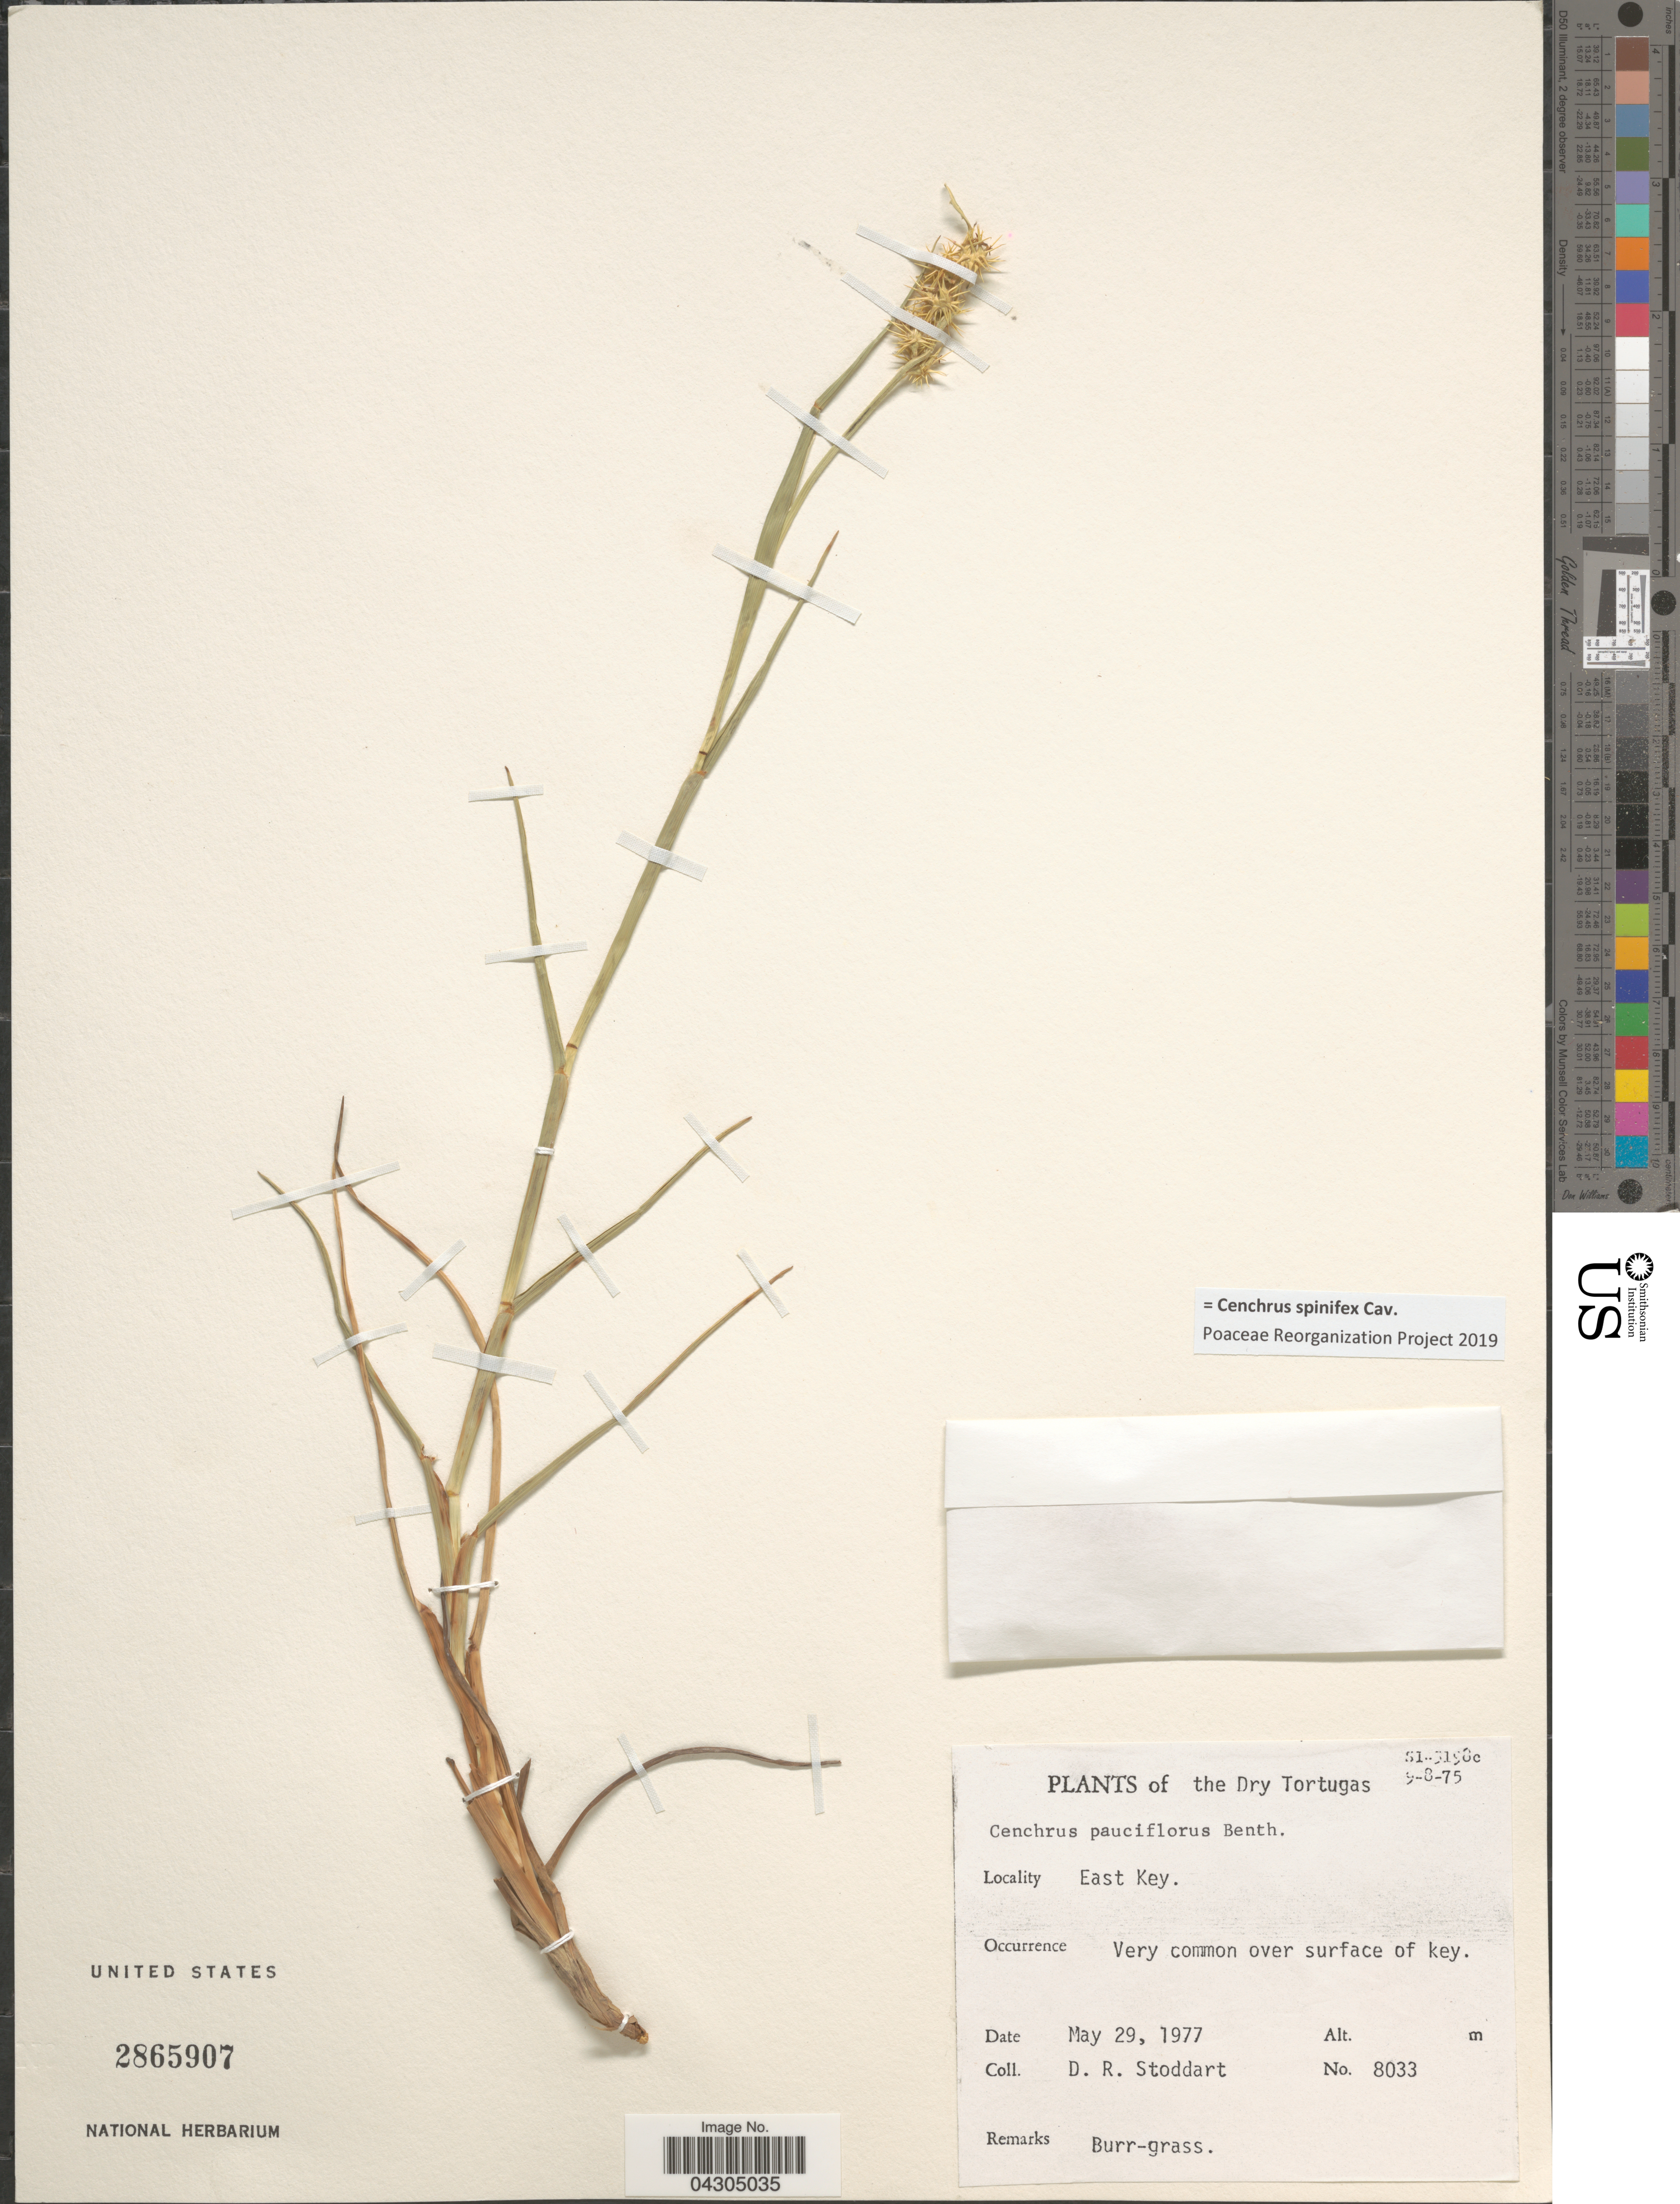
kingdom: Plantae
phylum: Tracheophyta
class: Liliopsida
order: Poales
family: Poaceae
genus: Cenchrus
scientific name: Cenchrus spinifex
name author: Cav.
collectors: D. R. Stoddart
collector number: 8033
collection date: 1977-05-29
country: United States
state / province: Florida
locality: Dry Tortugas. East Key.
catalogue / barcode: US 2865907